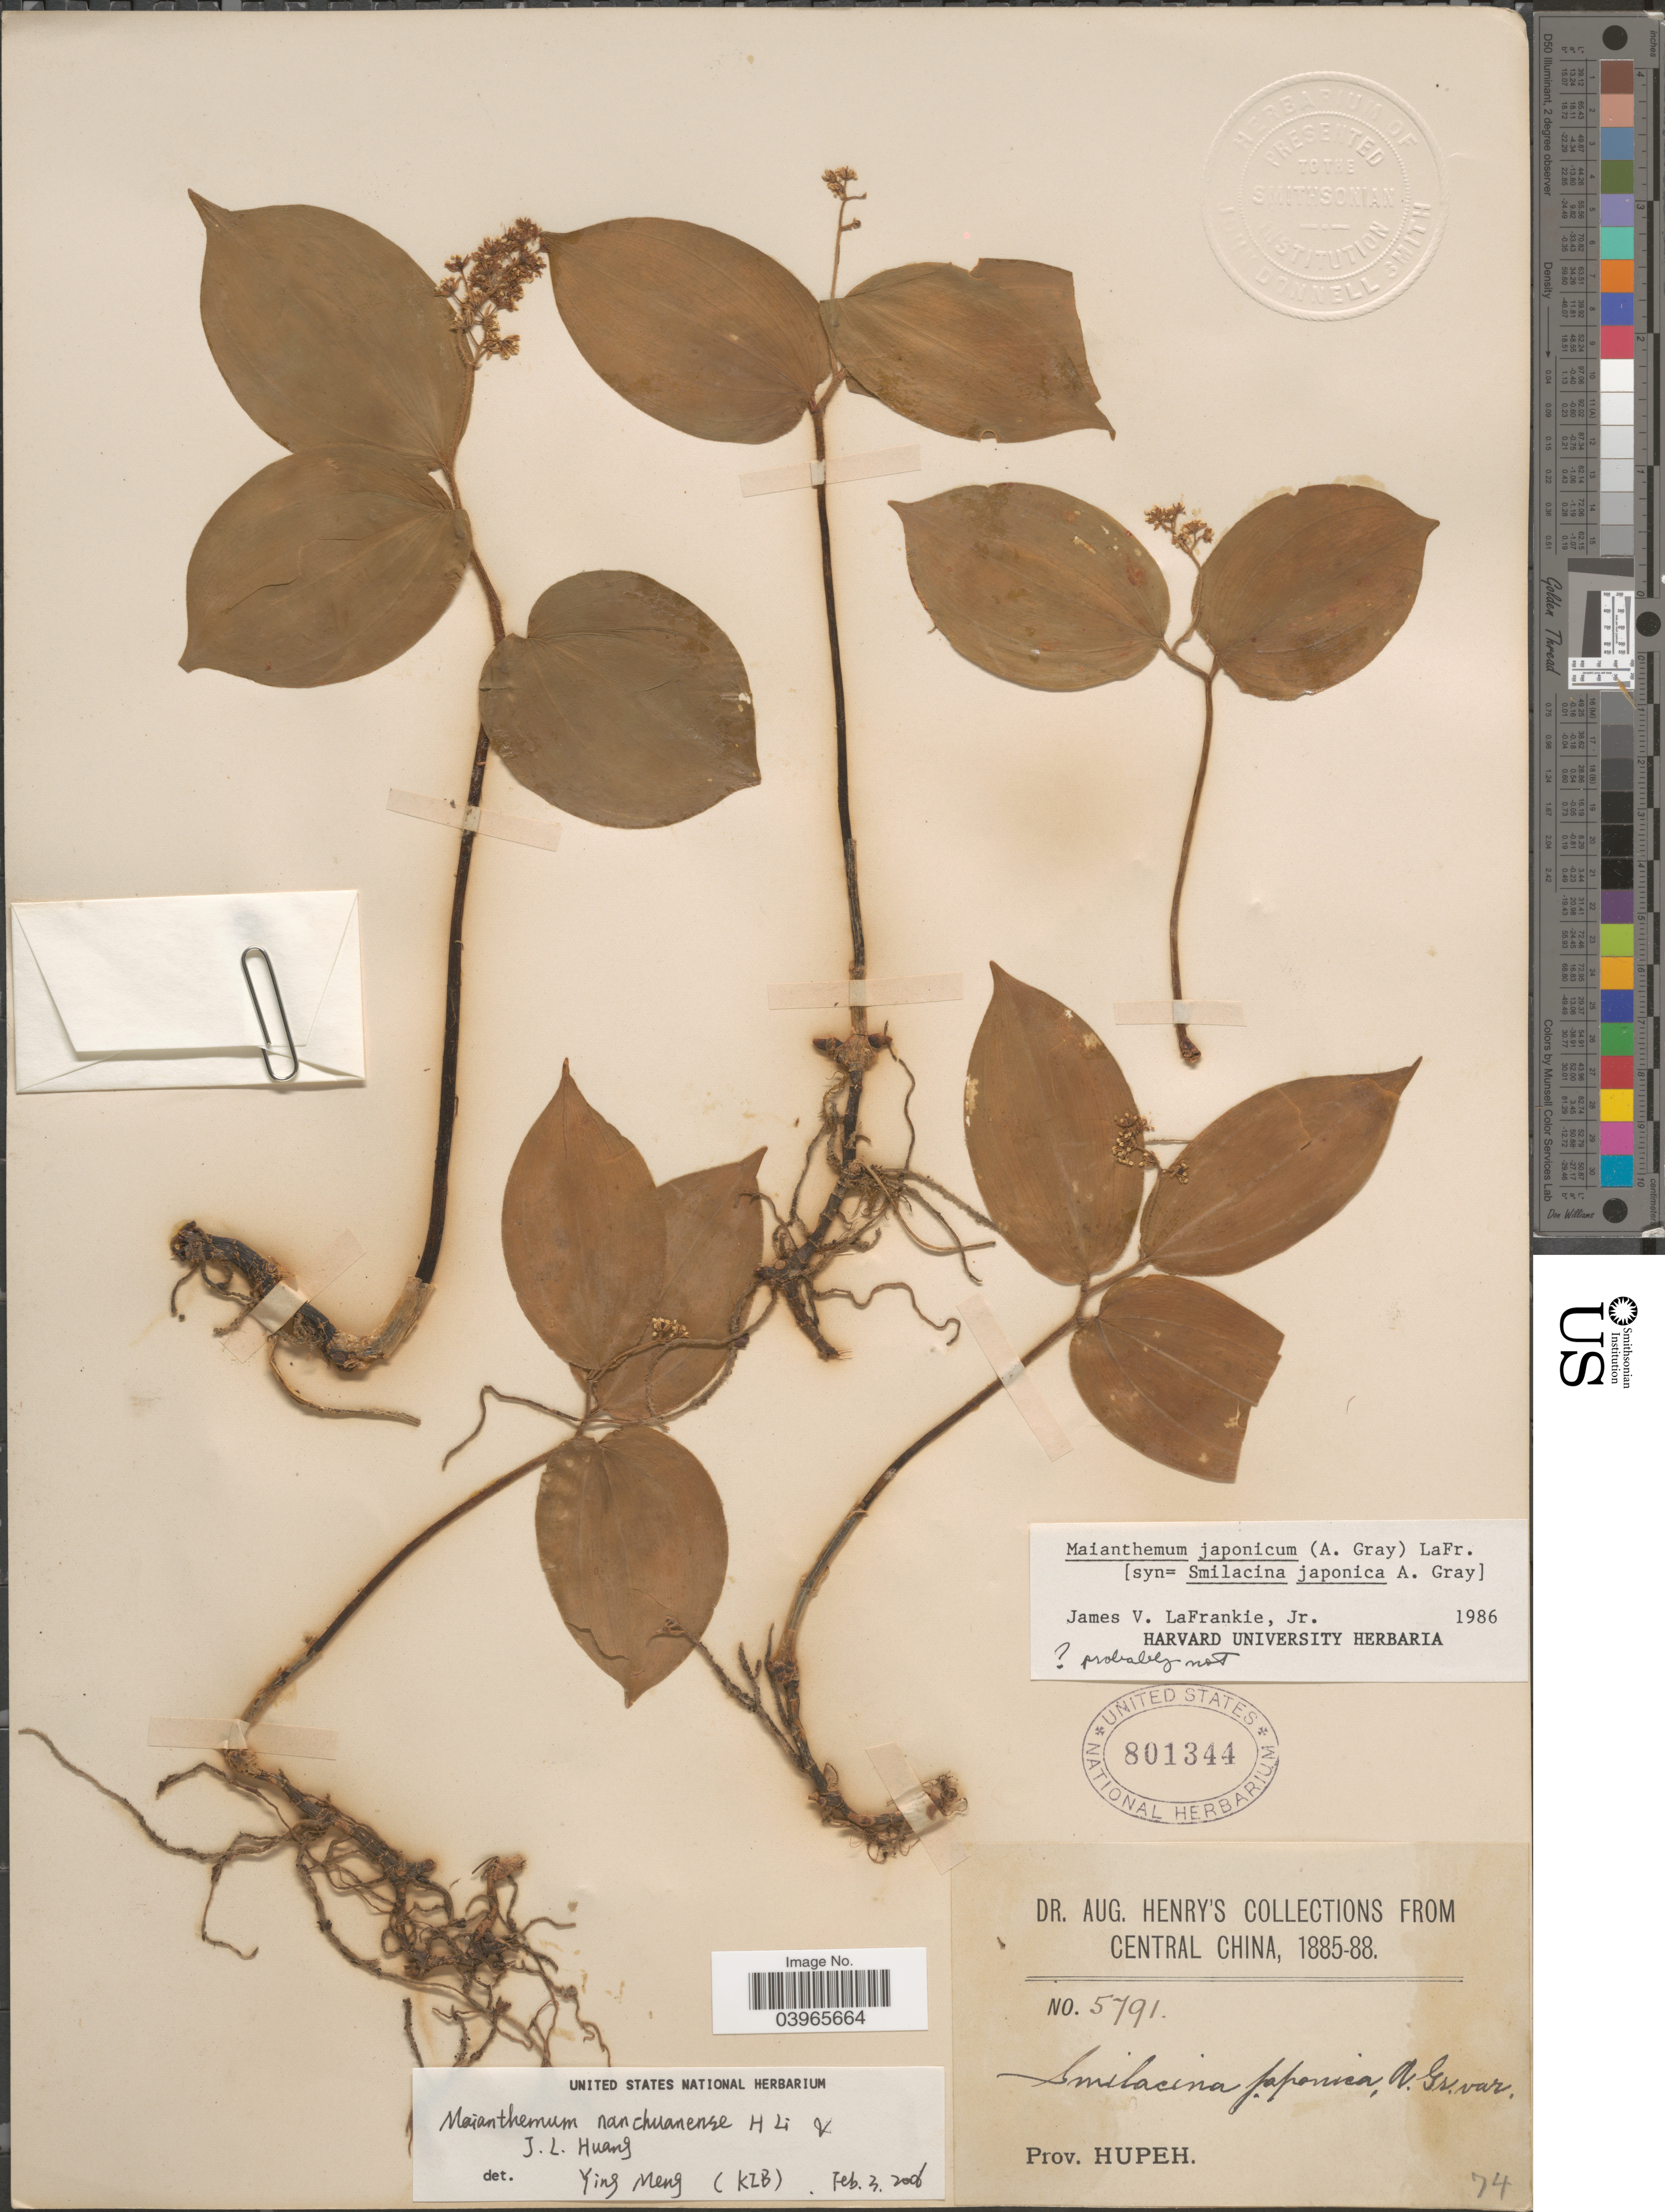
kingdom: Plantae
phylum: Tracheophyta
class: Liliopsida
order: Asparagales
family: Asparagaceae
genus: Maianthemum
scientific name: Maianthemum japonicum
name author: (A. Gray) La Frankie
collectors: A. Henry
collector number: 5791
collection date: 1885/1888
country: China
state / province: Hubei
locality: Central China. Prov. Hupeh.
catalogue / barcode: US 801344